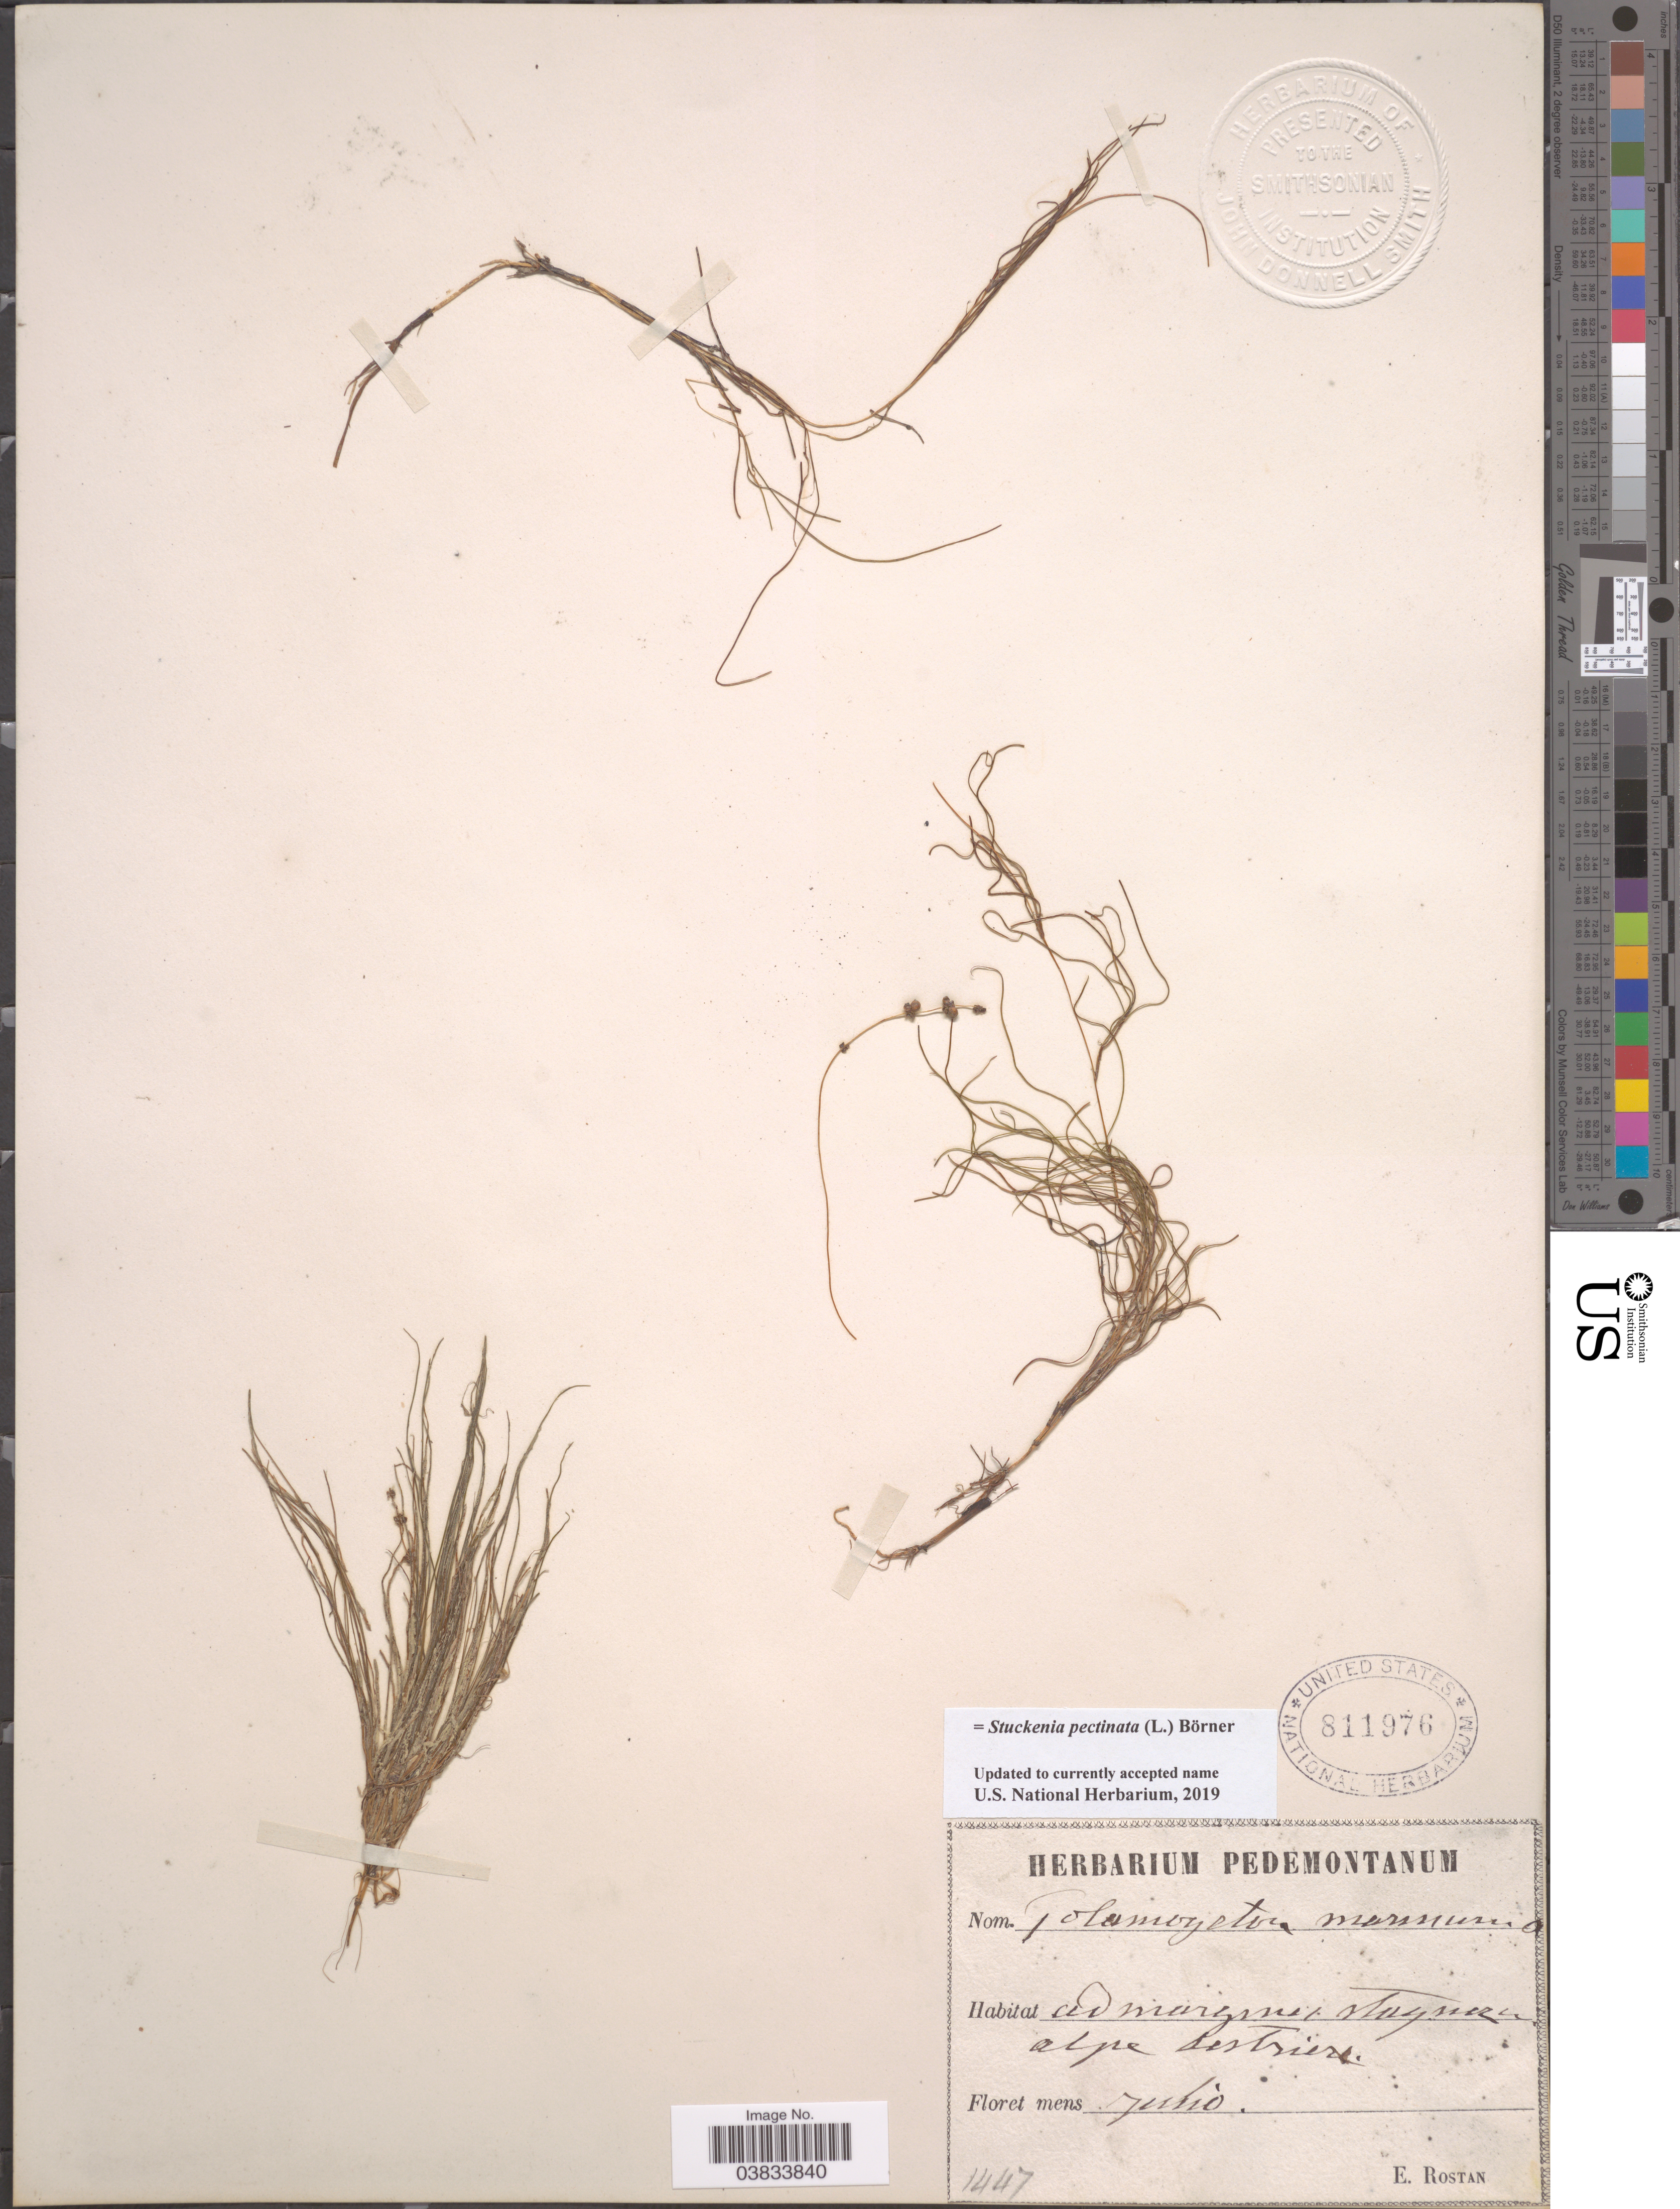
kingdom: Plantae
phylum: Tracheophyta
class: Liliopsida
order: Alismatales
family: Potamogetonaceae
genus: Stuckenia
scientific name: Stuckenia pectinata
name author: (L.) Börner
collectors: E. Rostan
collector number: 1447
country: Italy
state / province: Piedmont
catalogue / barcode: US 811976